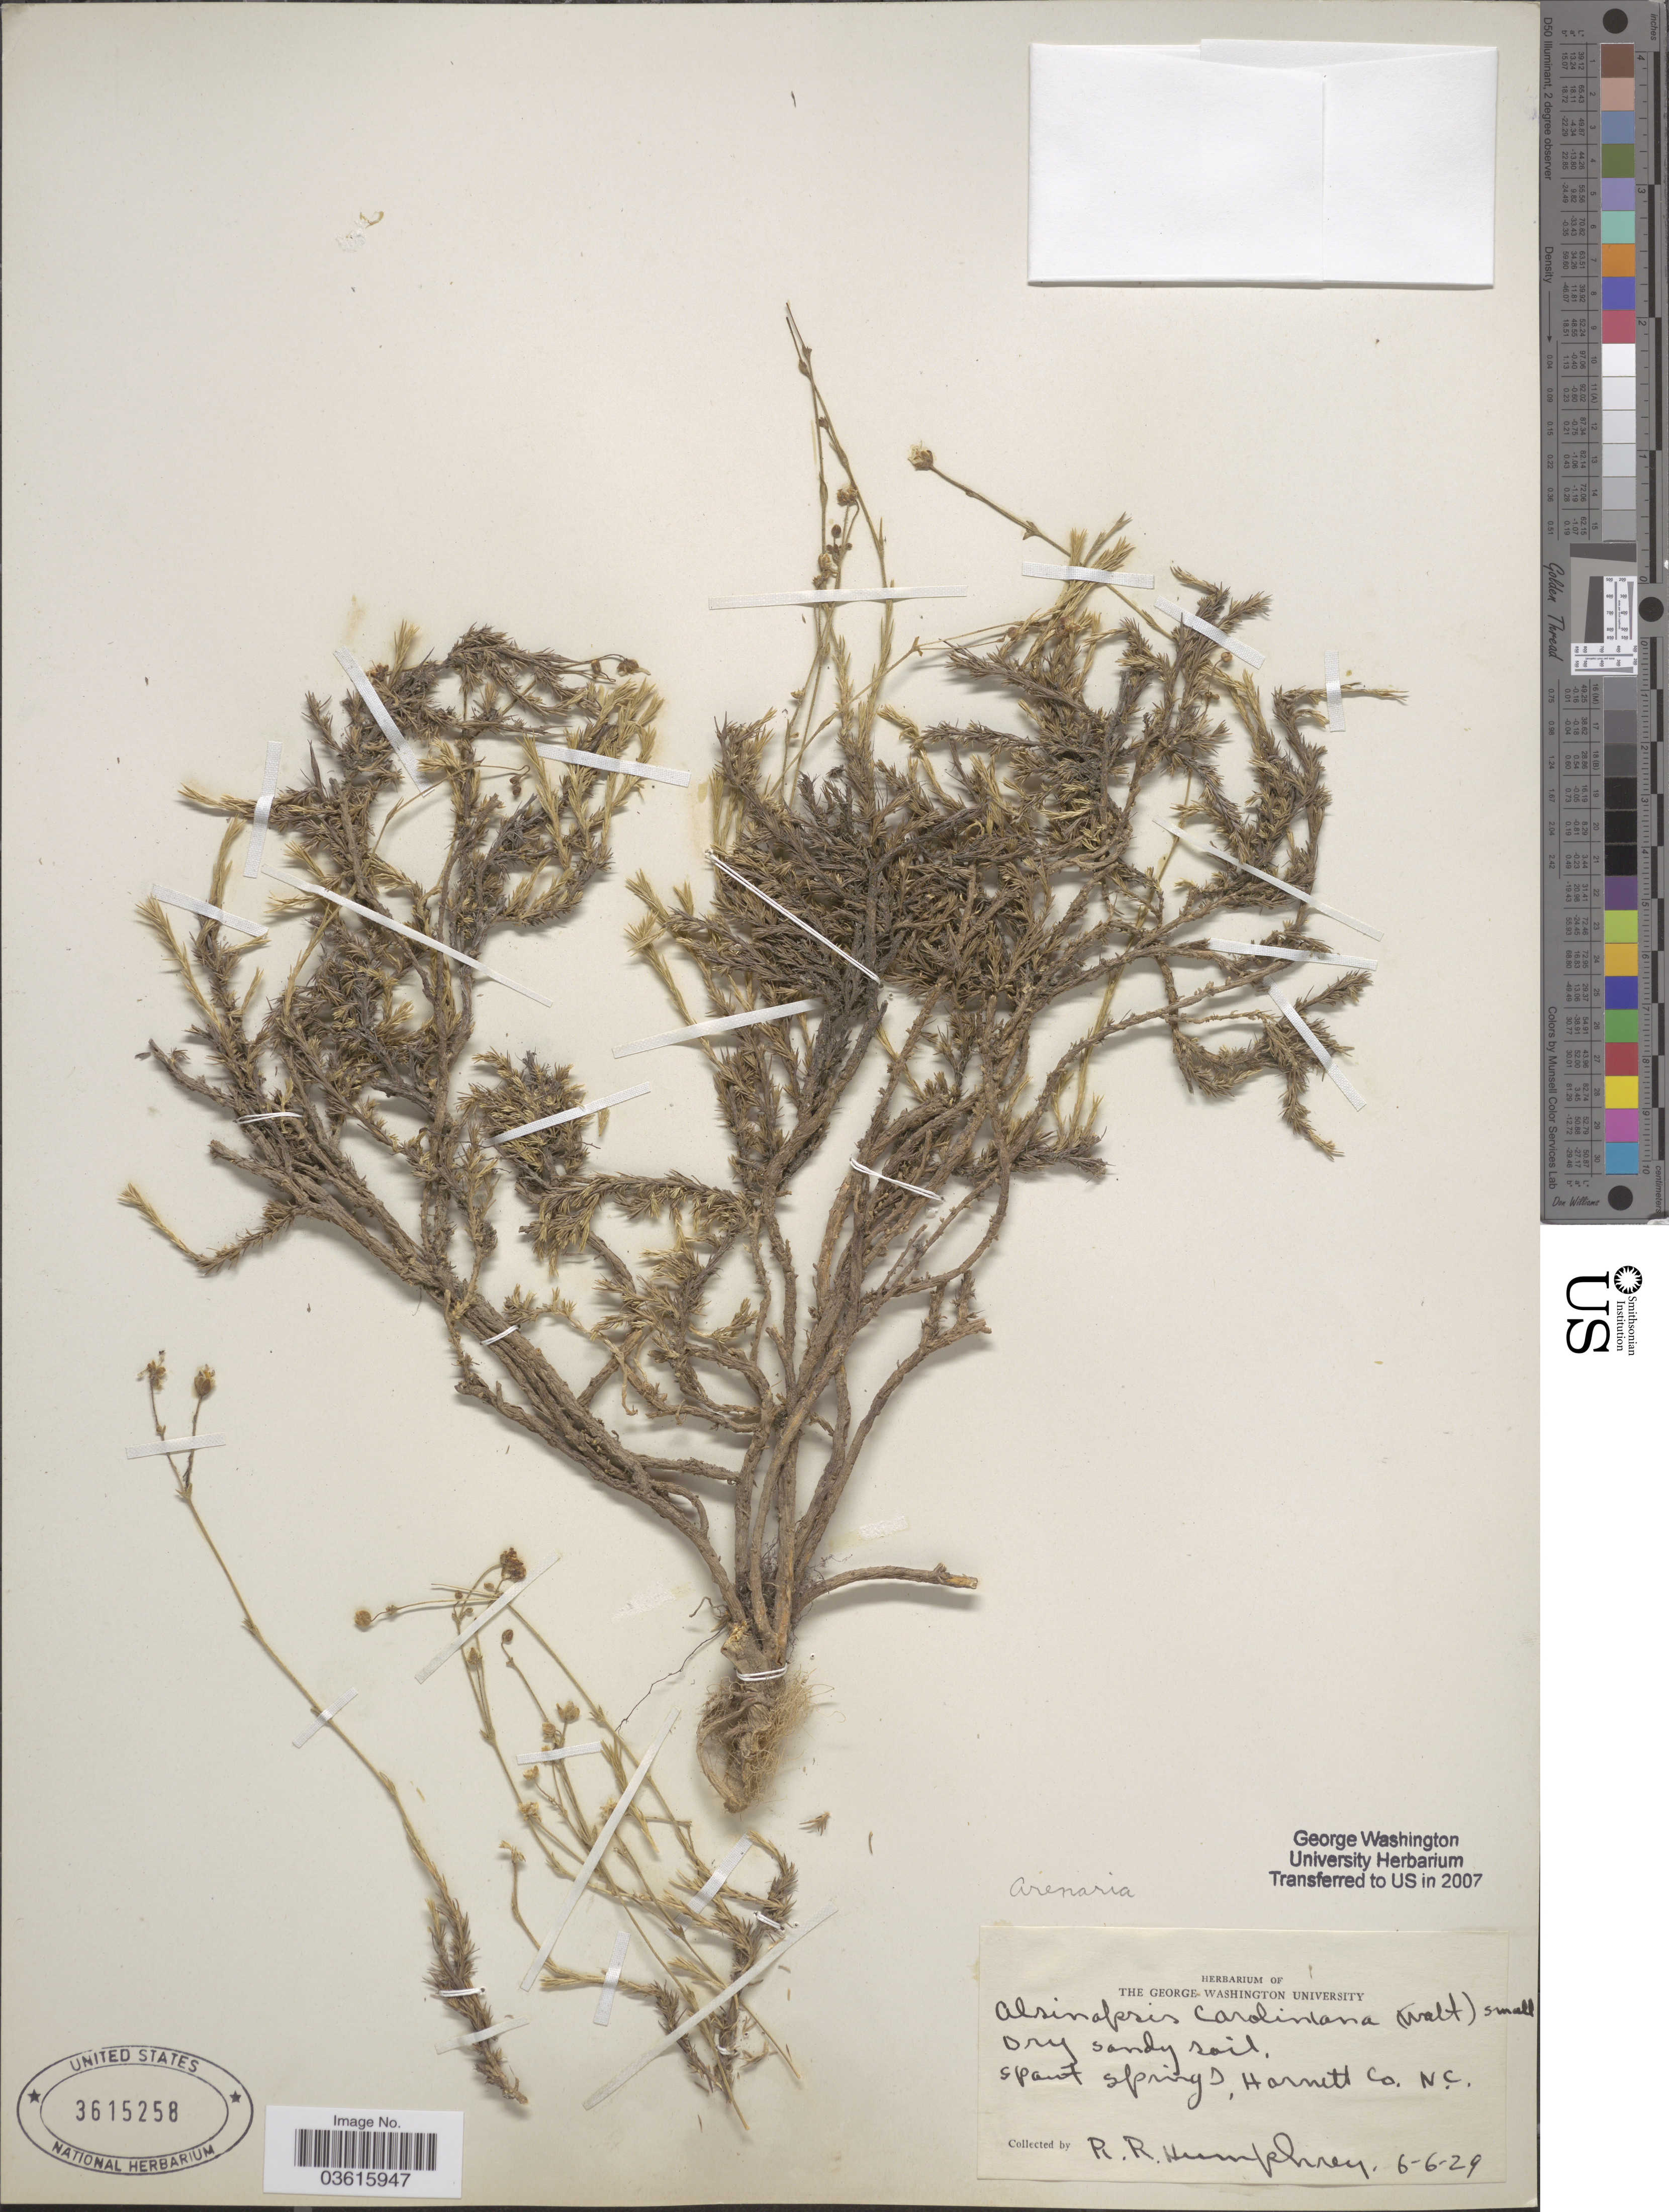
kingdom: Plantae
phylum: Tracheophyta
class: Magnoliopsida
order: Caryophyllales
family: Caryophyllaceae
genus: Minuartia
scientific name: Minuartia caroliniana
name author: (Walter) Mattf.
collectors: R. Humphrey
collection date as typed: Transcribed d/m/y: 6/6/29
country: United States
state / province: North Carolina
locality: Spout springs, Harnett Co.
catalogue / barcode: US 3615258